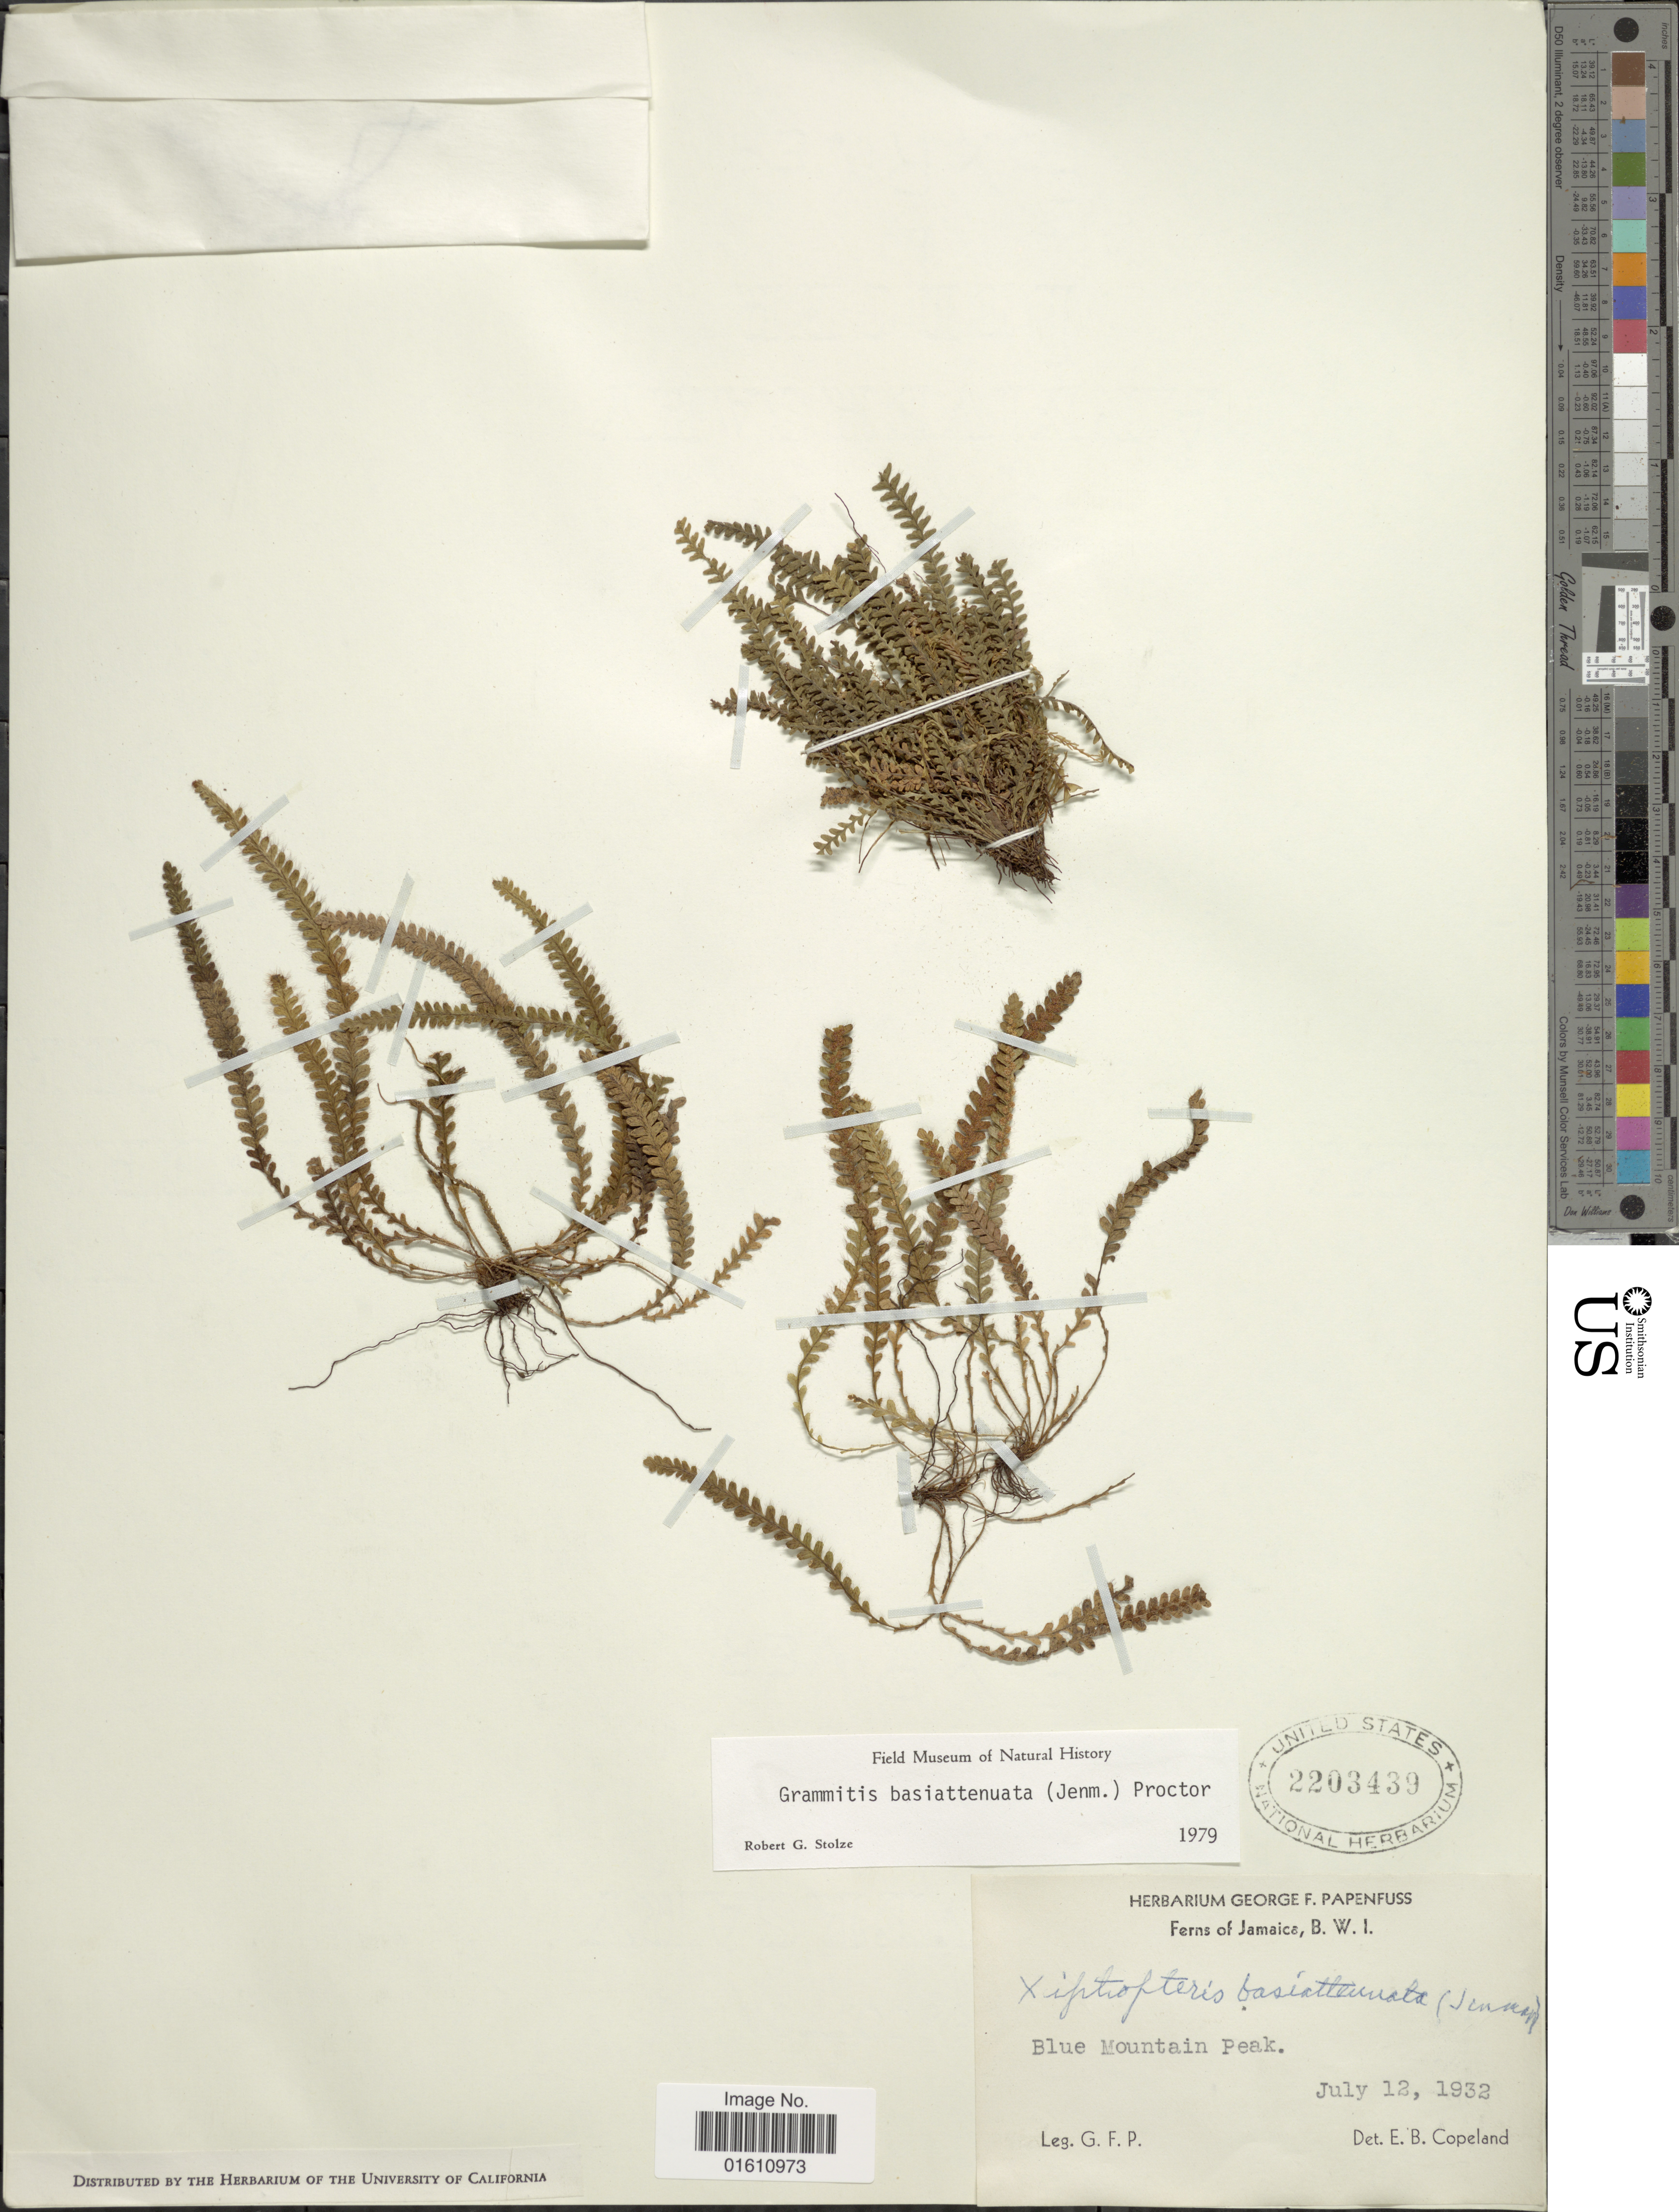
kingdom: Plantae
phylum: Tracheophyta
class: Polypodiopsida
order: Polypodiales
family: Polypodiaceae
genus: Moranopteris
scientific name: Moranopteris basiattenuata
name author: (Jenman) R. Y. Hirai & J. Prado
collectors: G. Papenfuss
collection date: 1932-07-12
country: Jamaica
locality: Jamaica, B. W. I., Blue Mountain Peak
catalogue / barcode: US 2203439